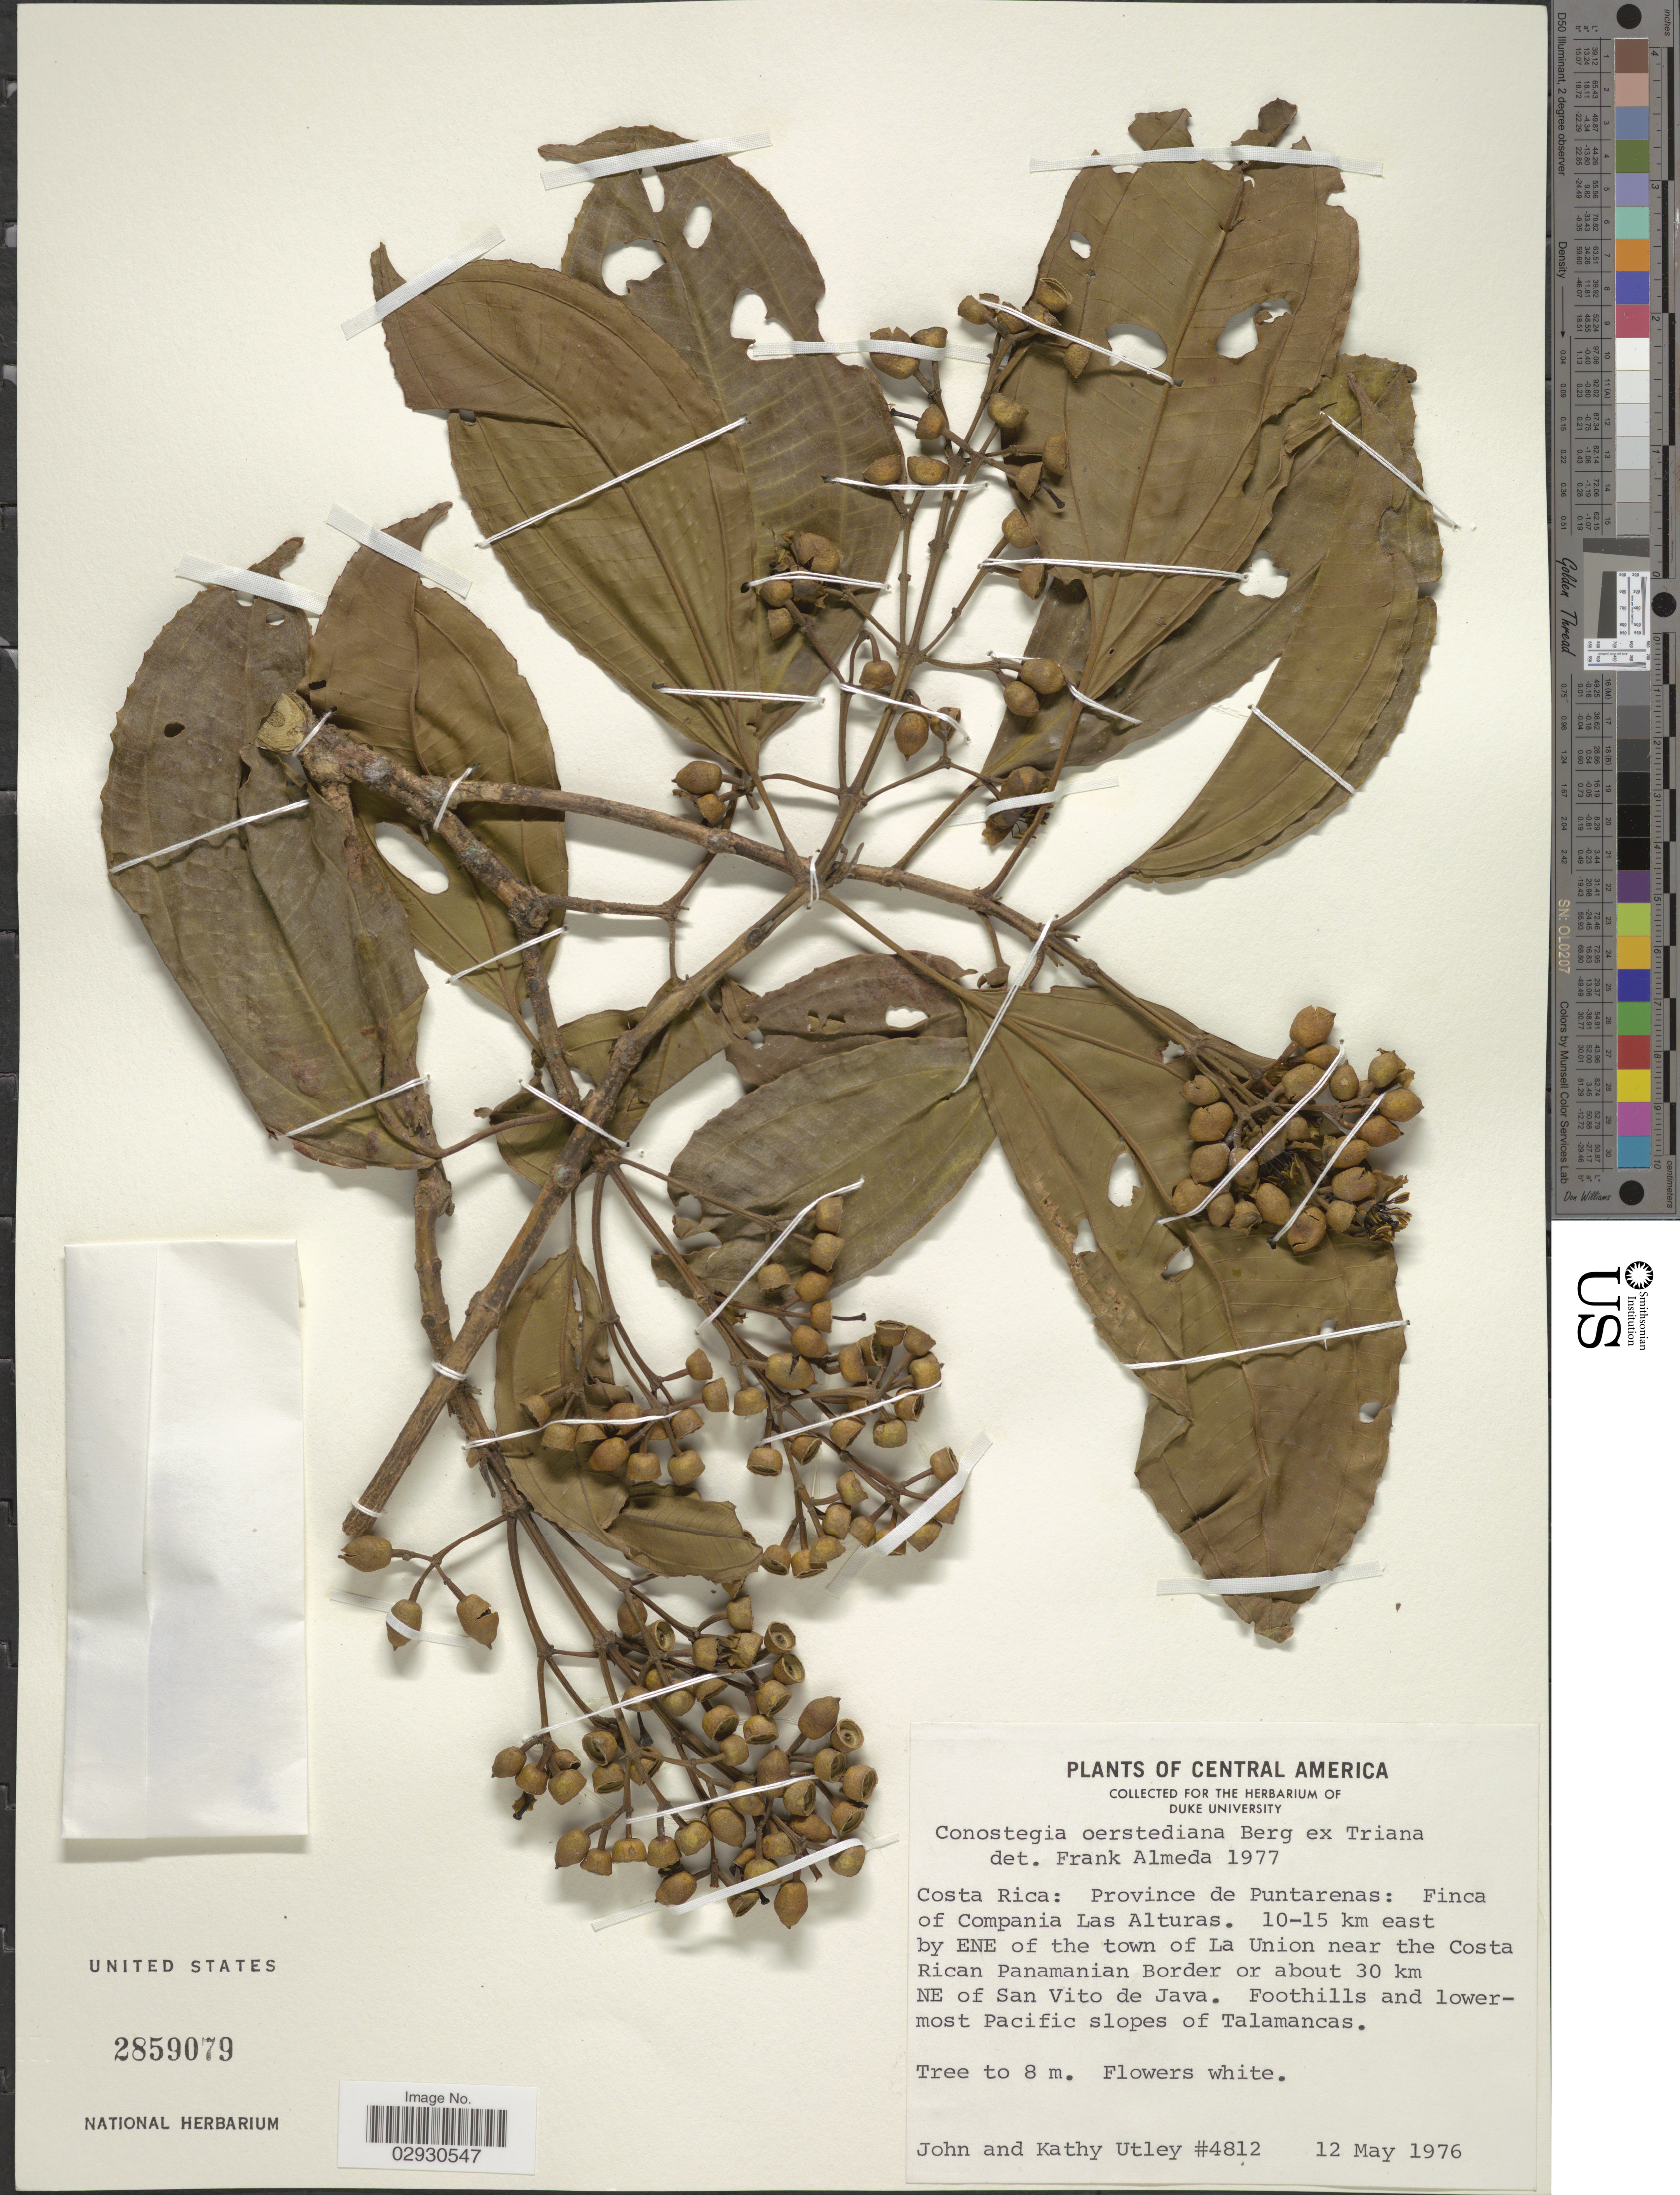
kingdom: Plantae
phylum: Tracheophyta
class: Magnoliopsida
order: Myrtales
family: Melastomataceae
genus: Conostegia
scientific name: Conostegia oerstediana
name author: O. Berg ex Triana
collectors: J. F. Utley & K. Burt-Utley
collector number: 4812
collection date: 1976-05-12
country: Costa Rica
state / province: Puntarenas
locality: Finca of Compania Las Alturas, 10-15 km east by ENE of the town of La Union near the Costa Rican Panamanian border or about 30 km NE of San Vito de Java, Foothills and lowermost Pacific slopes of Talamancas.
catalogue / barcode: US 2859079